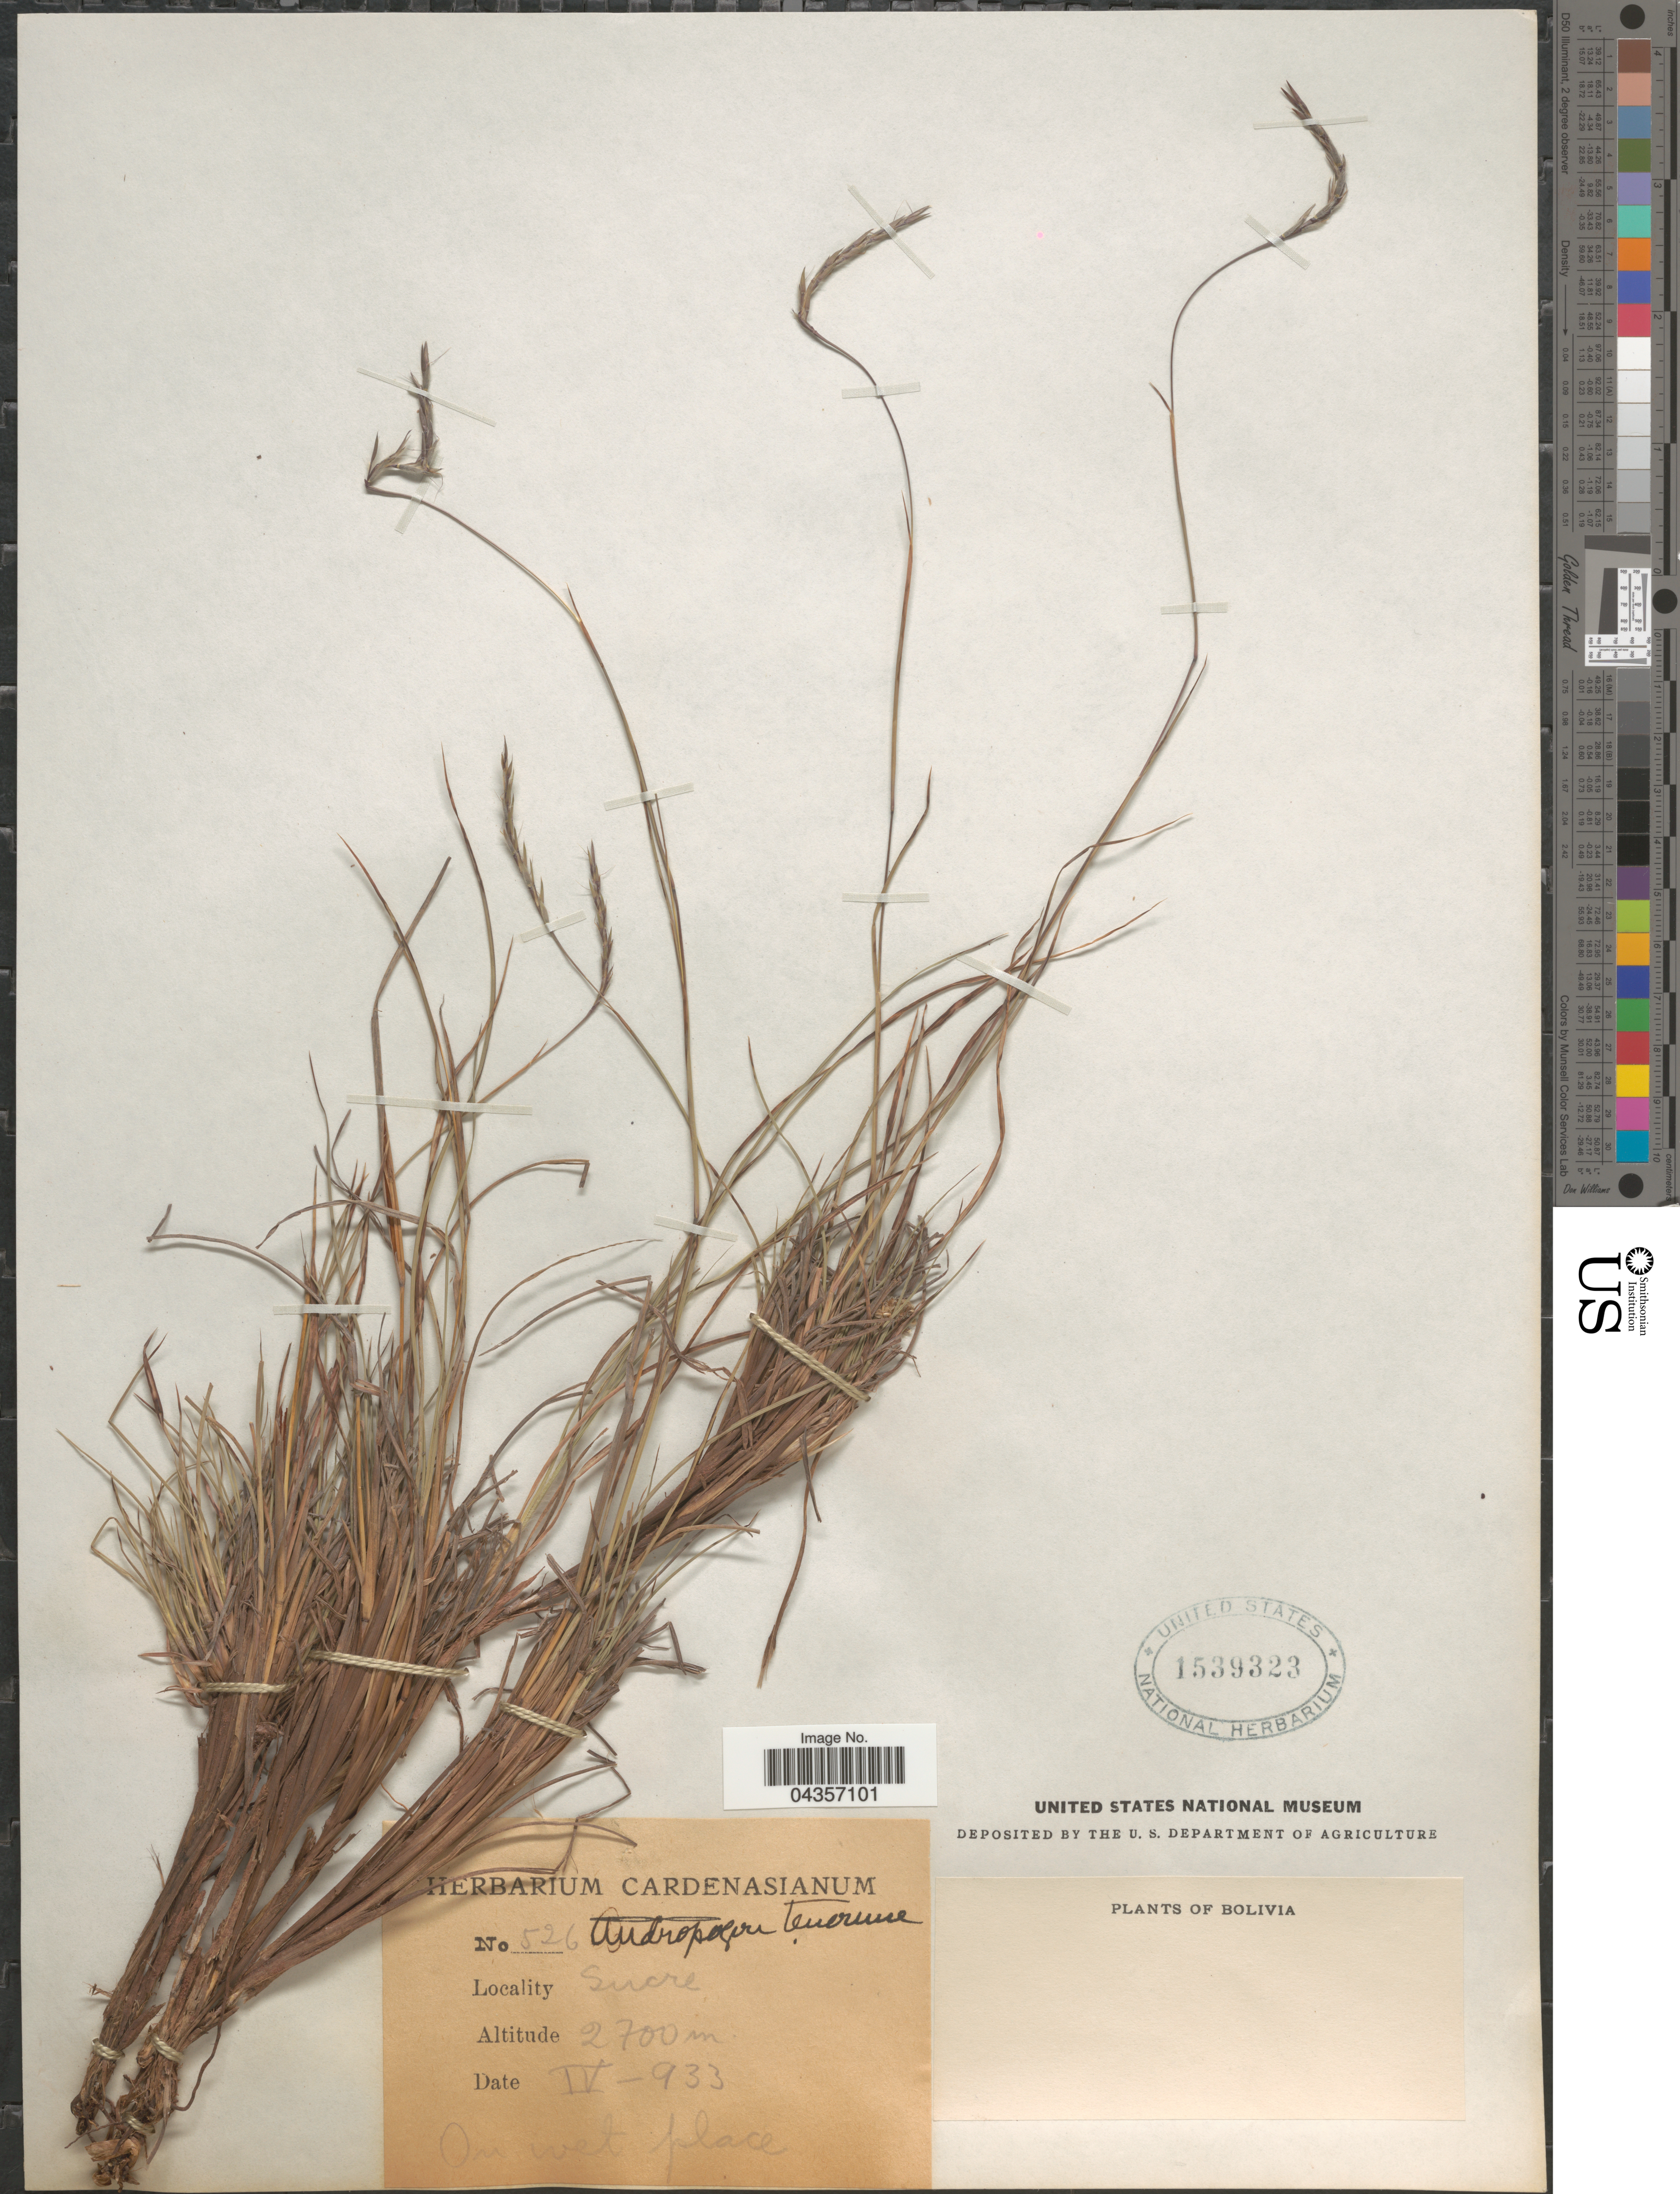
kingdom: Plantae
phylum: Tracheophyta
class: Liliopsida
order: Poales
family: Poaceae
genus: Schizachyrium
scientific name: Schizachyrium tenerum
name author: Nees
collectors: ex herb. Cardenasianum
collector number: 526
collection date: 1933-04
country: Bolivia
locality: Sucre.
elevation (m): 2700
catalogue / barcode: US 1539323